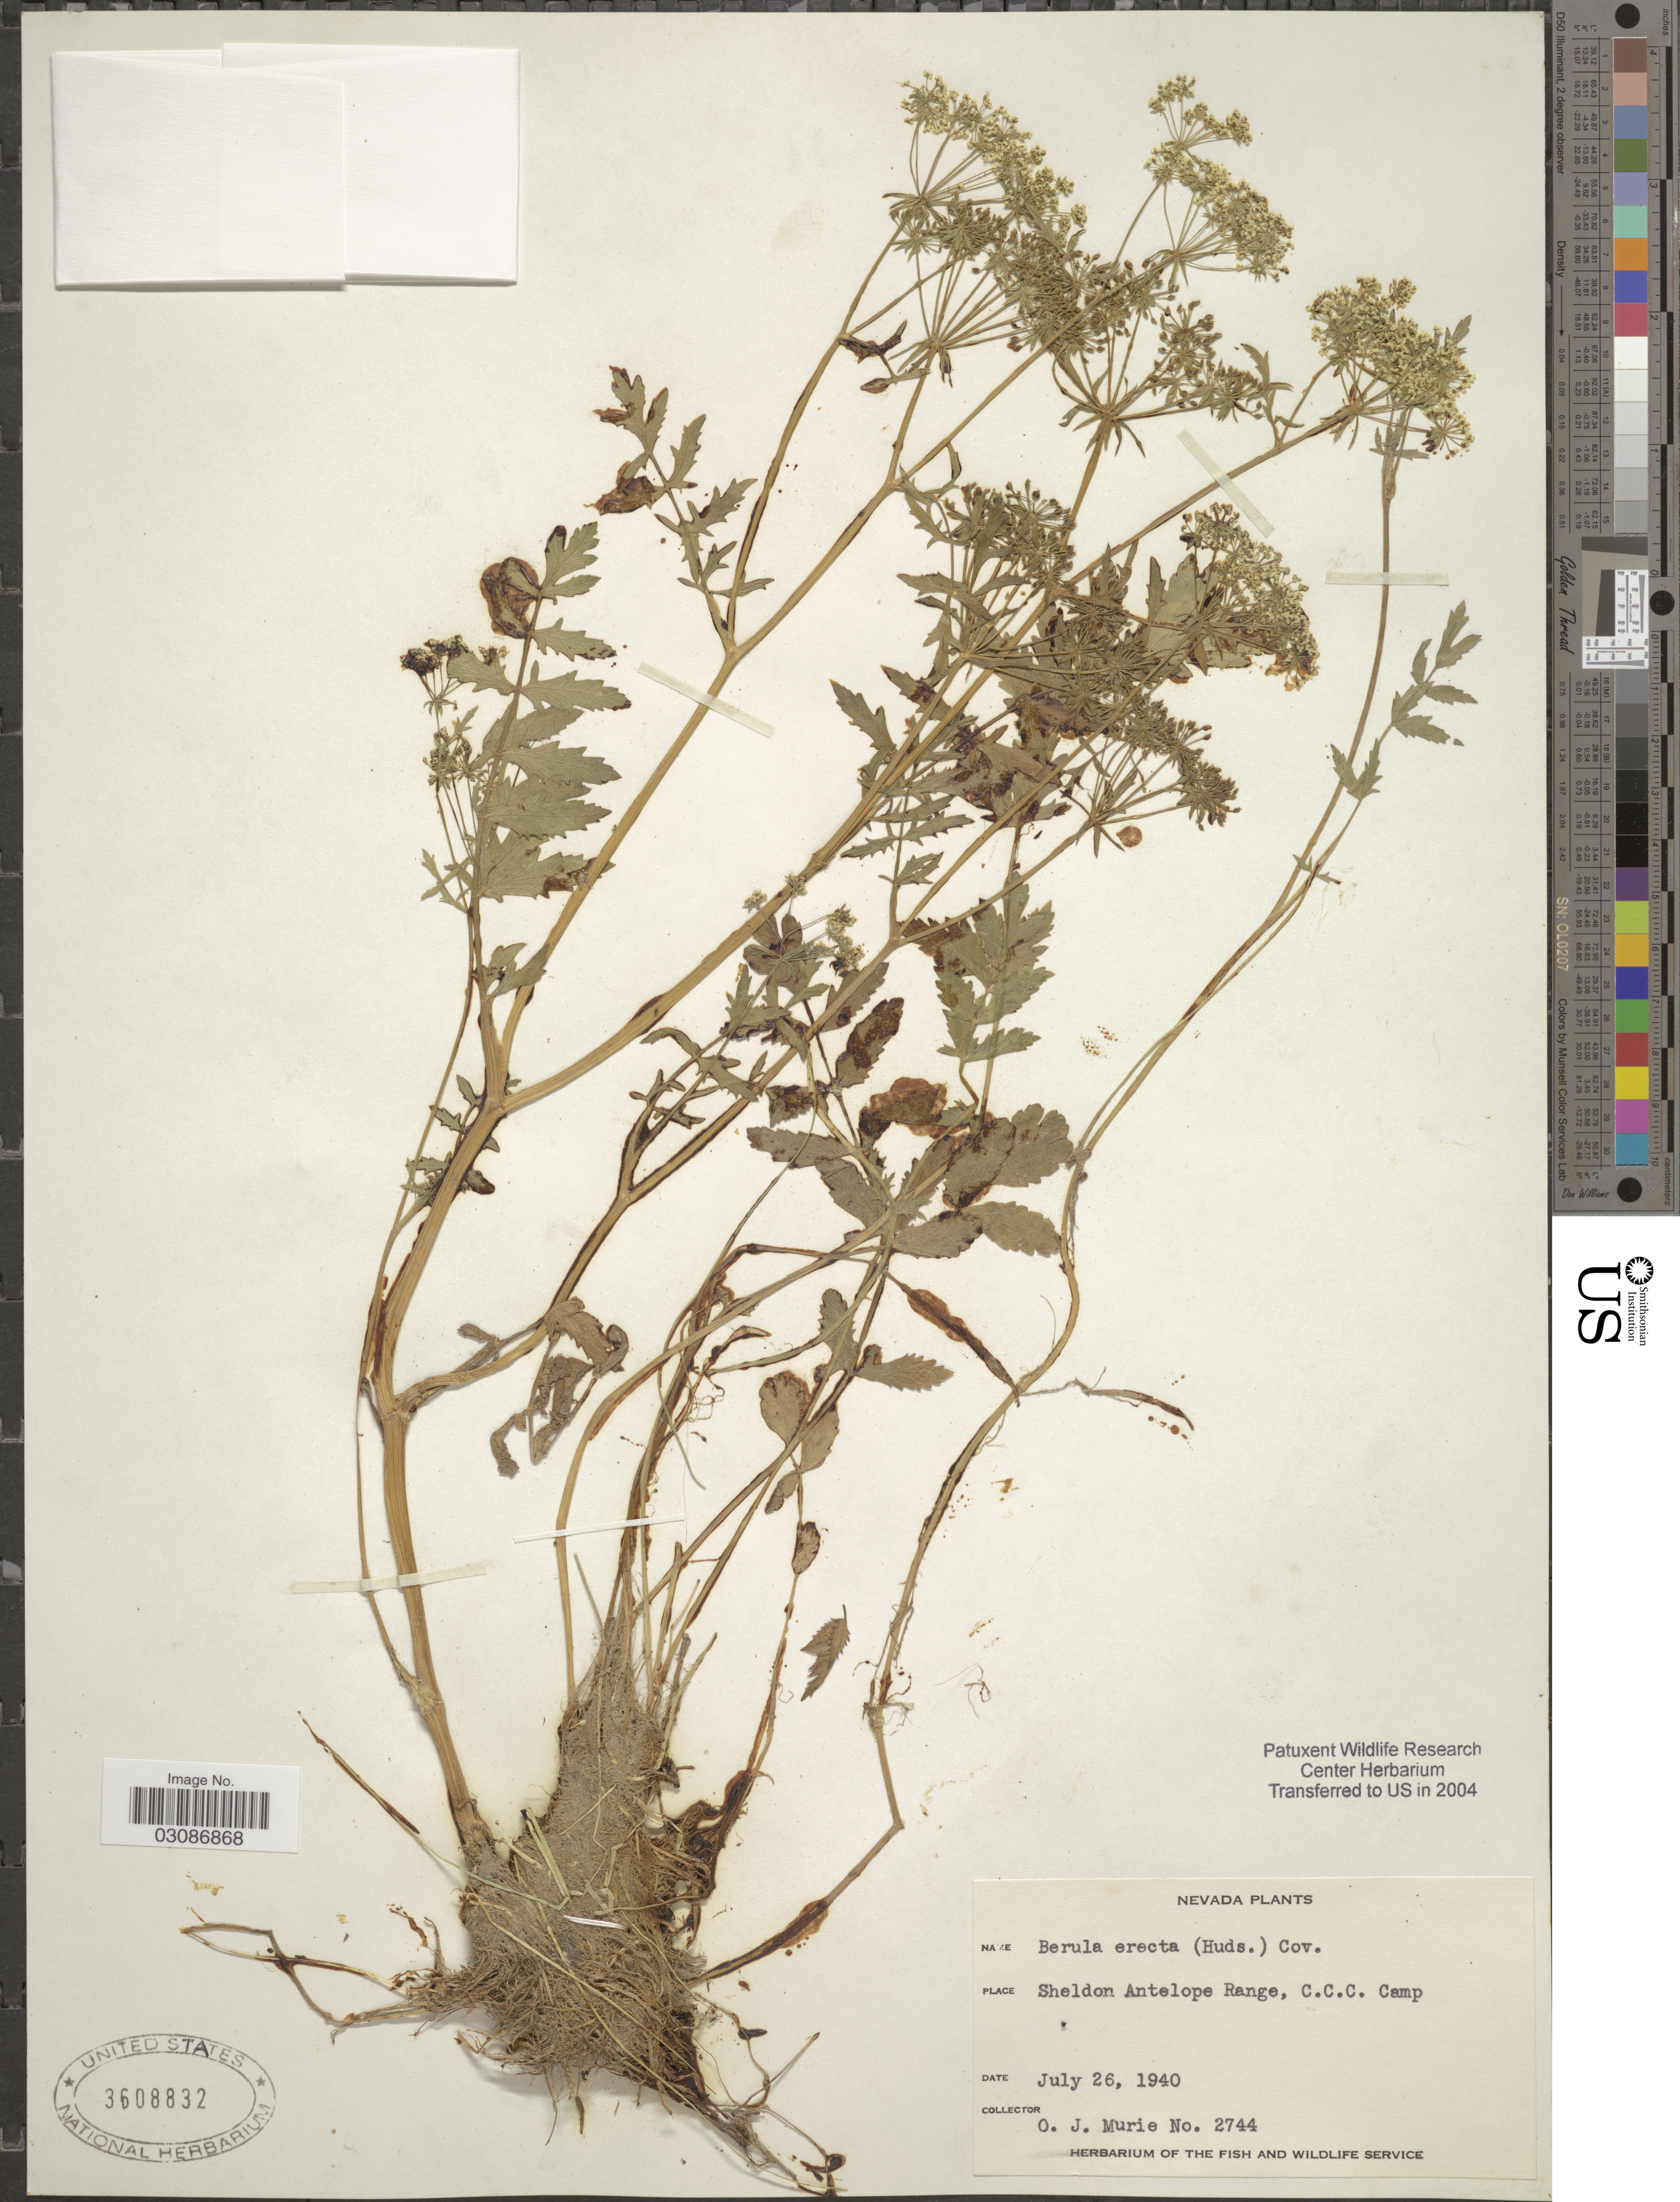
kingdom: Plantae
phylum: Tracheophyta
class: Magnoliopsida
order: Apiales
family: Apiaceae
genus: Berula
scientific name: Berula erecta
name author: (Huds.) Coville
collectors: O. Murie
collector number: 2744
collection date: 1940-07-26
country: United States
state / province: Nevada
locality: Sheldon Antelope Range, C.C.C. Camp.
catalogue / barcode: US 3608832